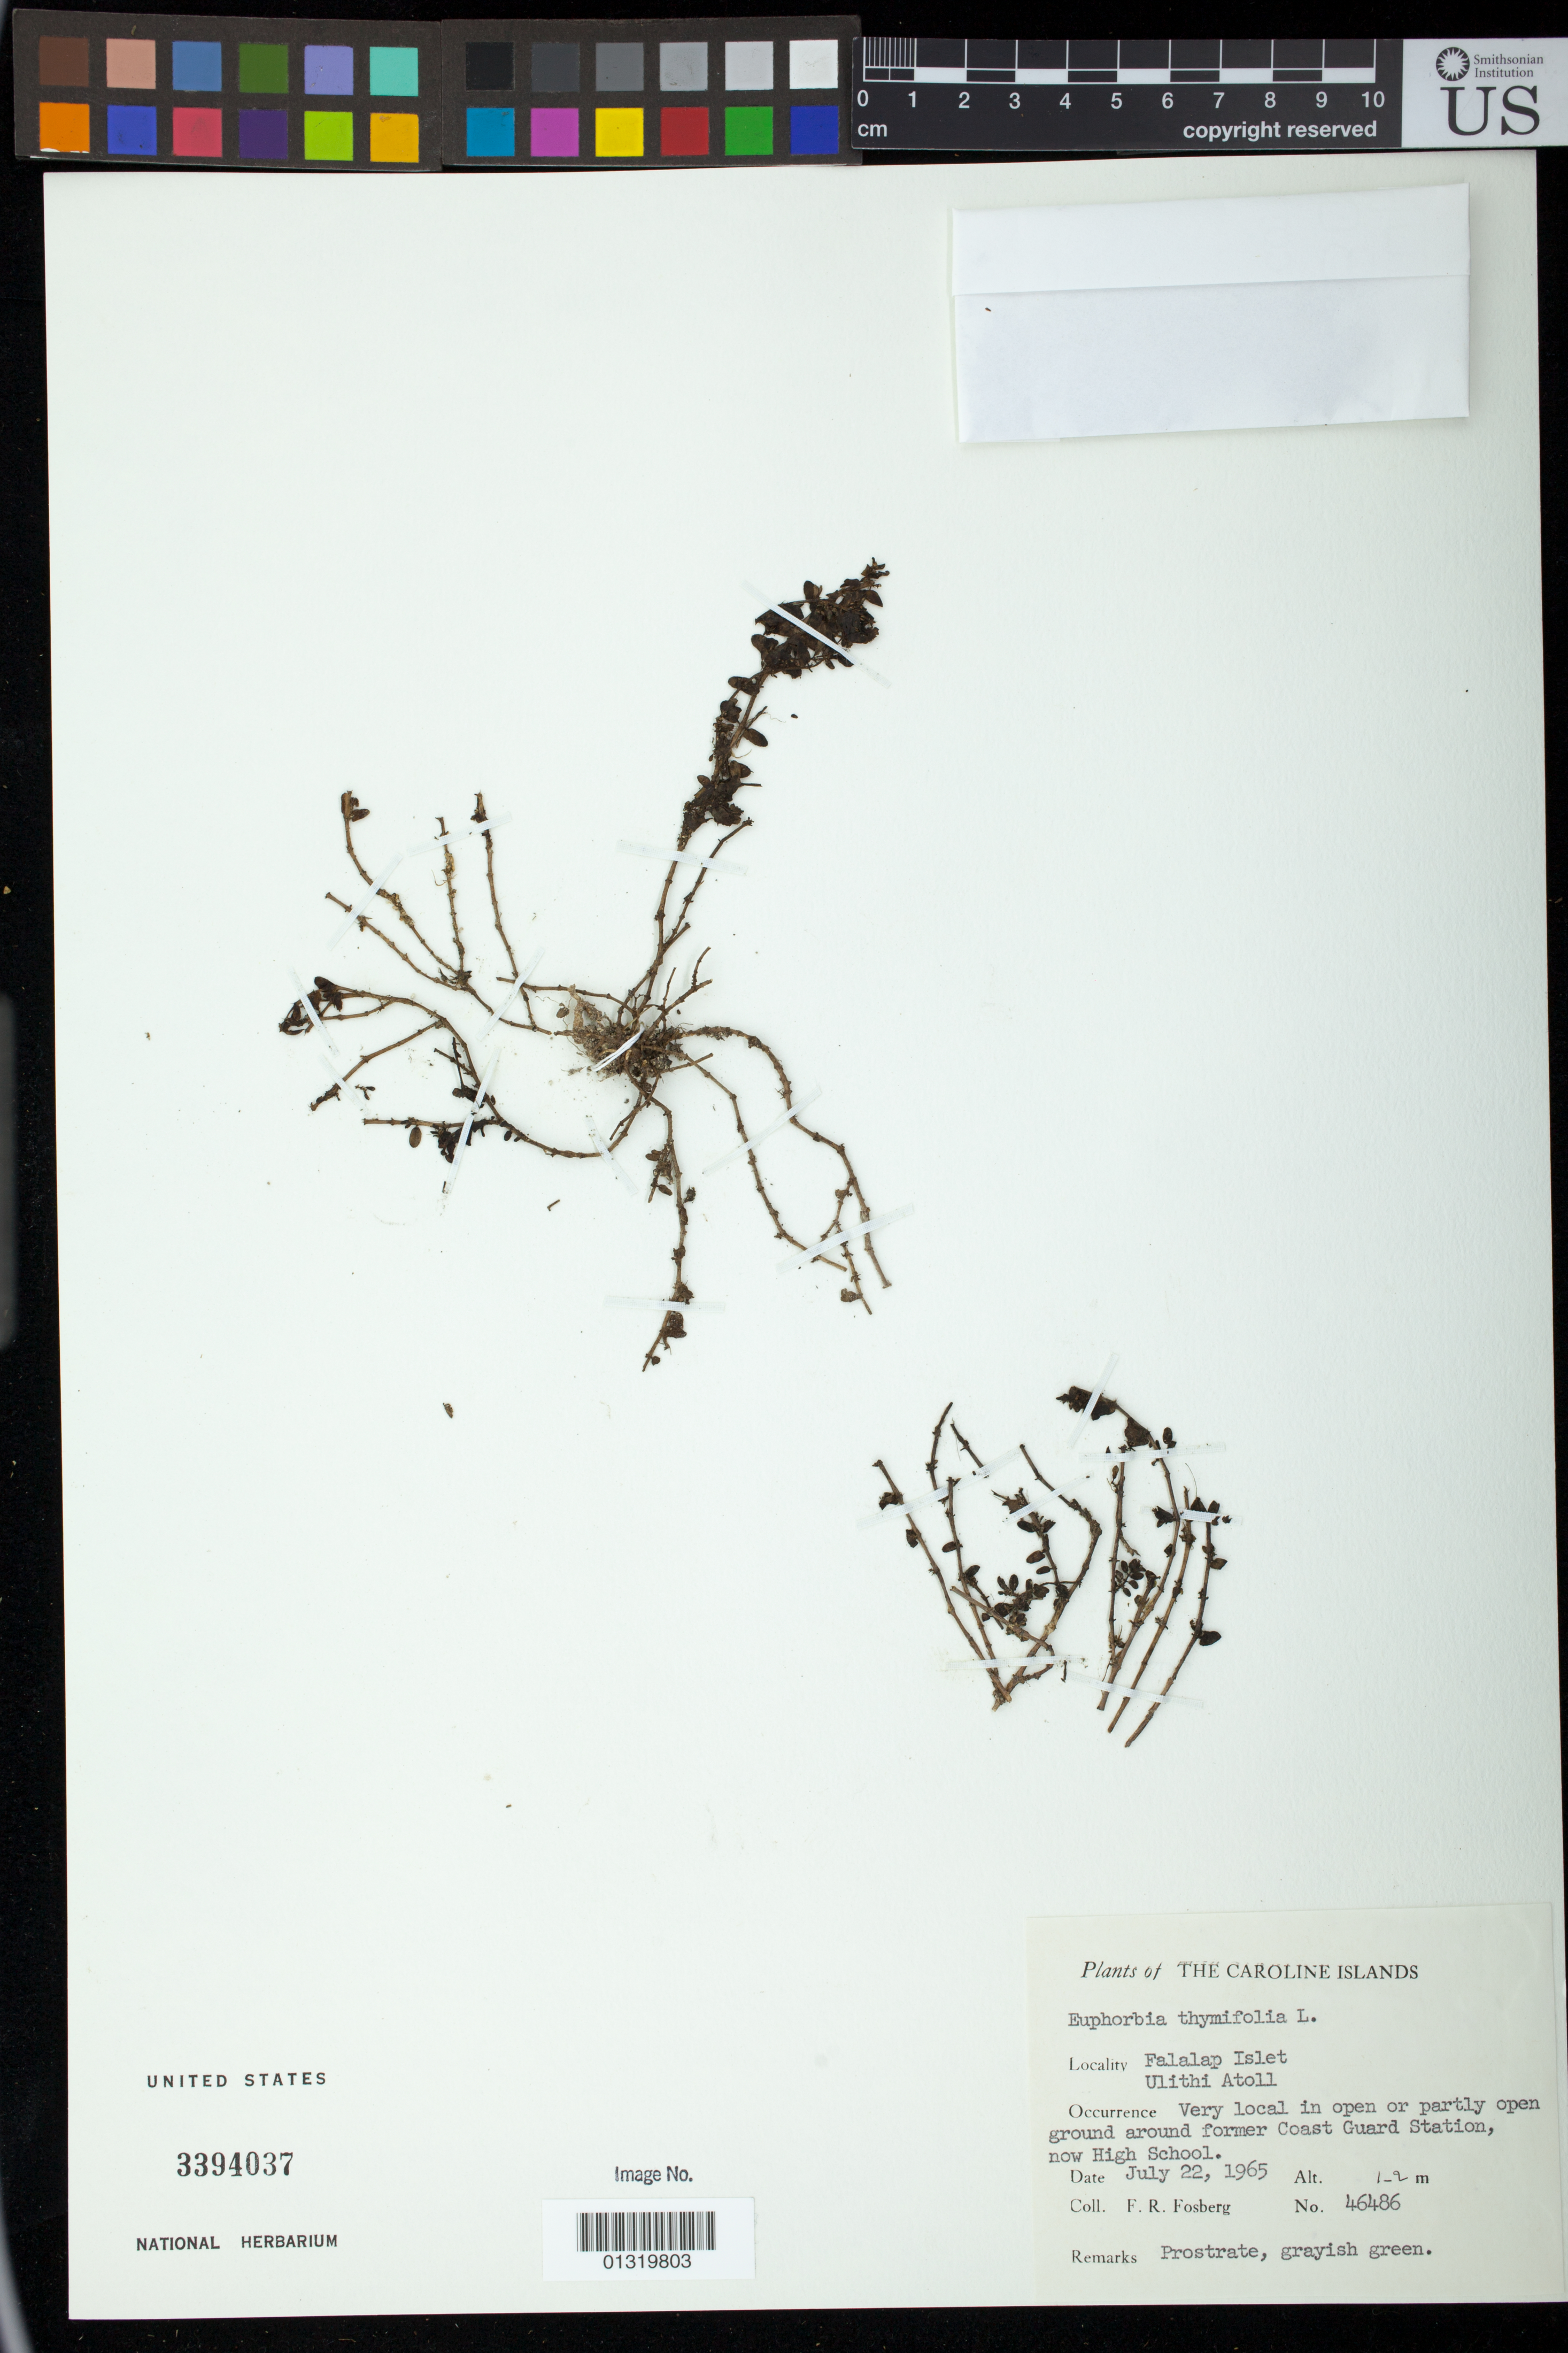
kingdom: Plantae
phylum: Tracheophyta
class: Magnoliopsida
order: Malpighiales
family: Euphorbiaceae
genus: Euphorbia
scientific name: Euphorbia thymifolia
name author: L.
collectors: F. R. Fosberg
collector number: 46486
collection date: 1965-07-22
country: Micronesia, Federated States of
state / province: Yap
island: Ulithi Atoll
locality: Ulithi Atoll, Falalap Islet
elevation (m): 1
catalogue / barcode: US 3394037